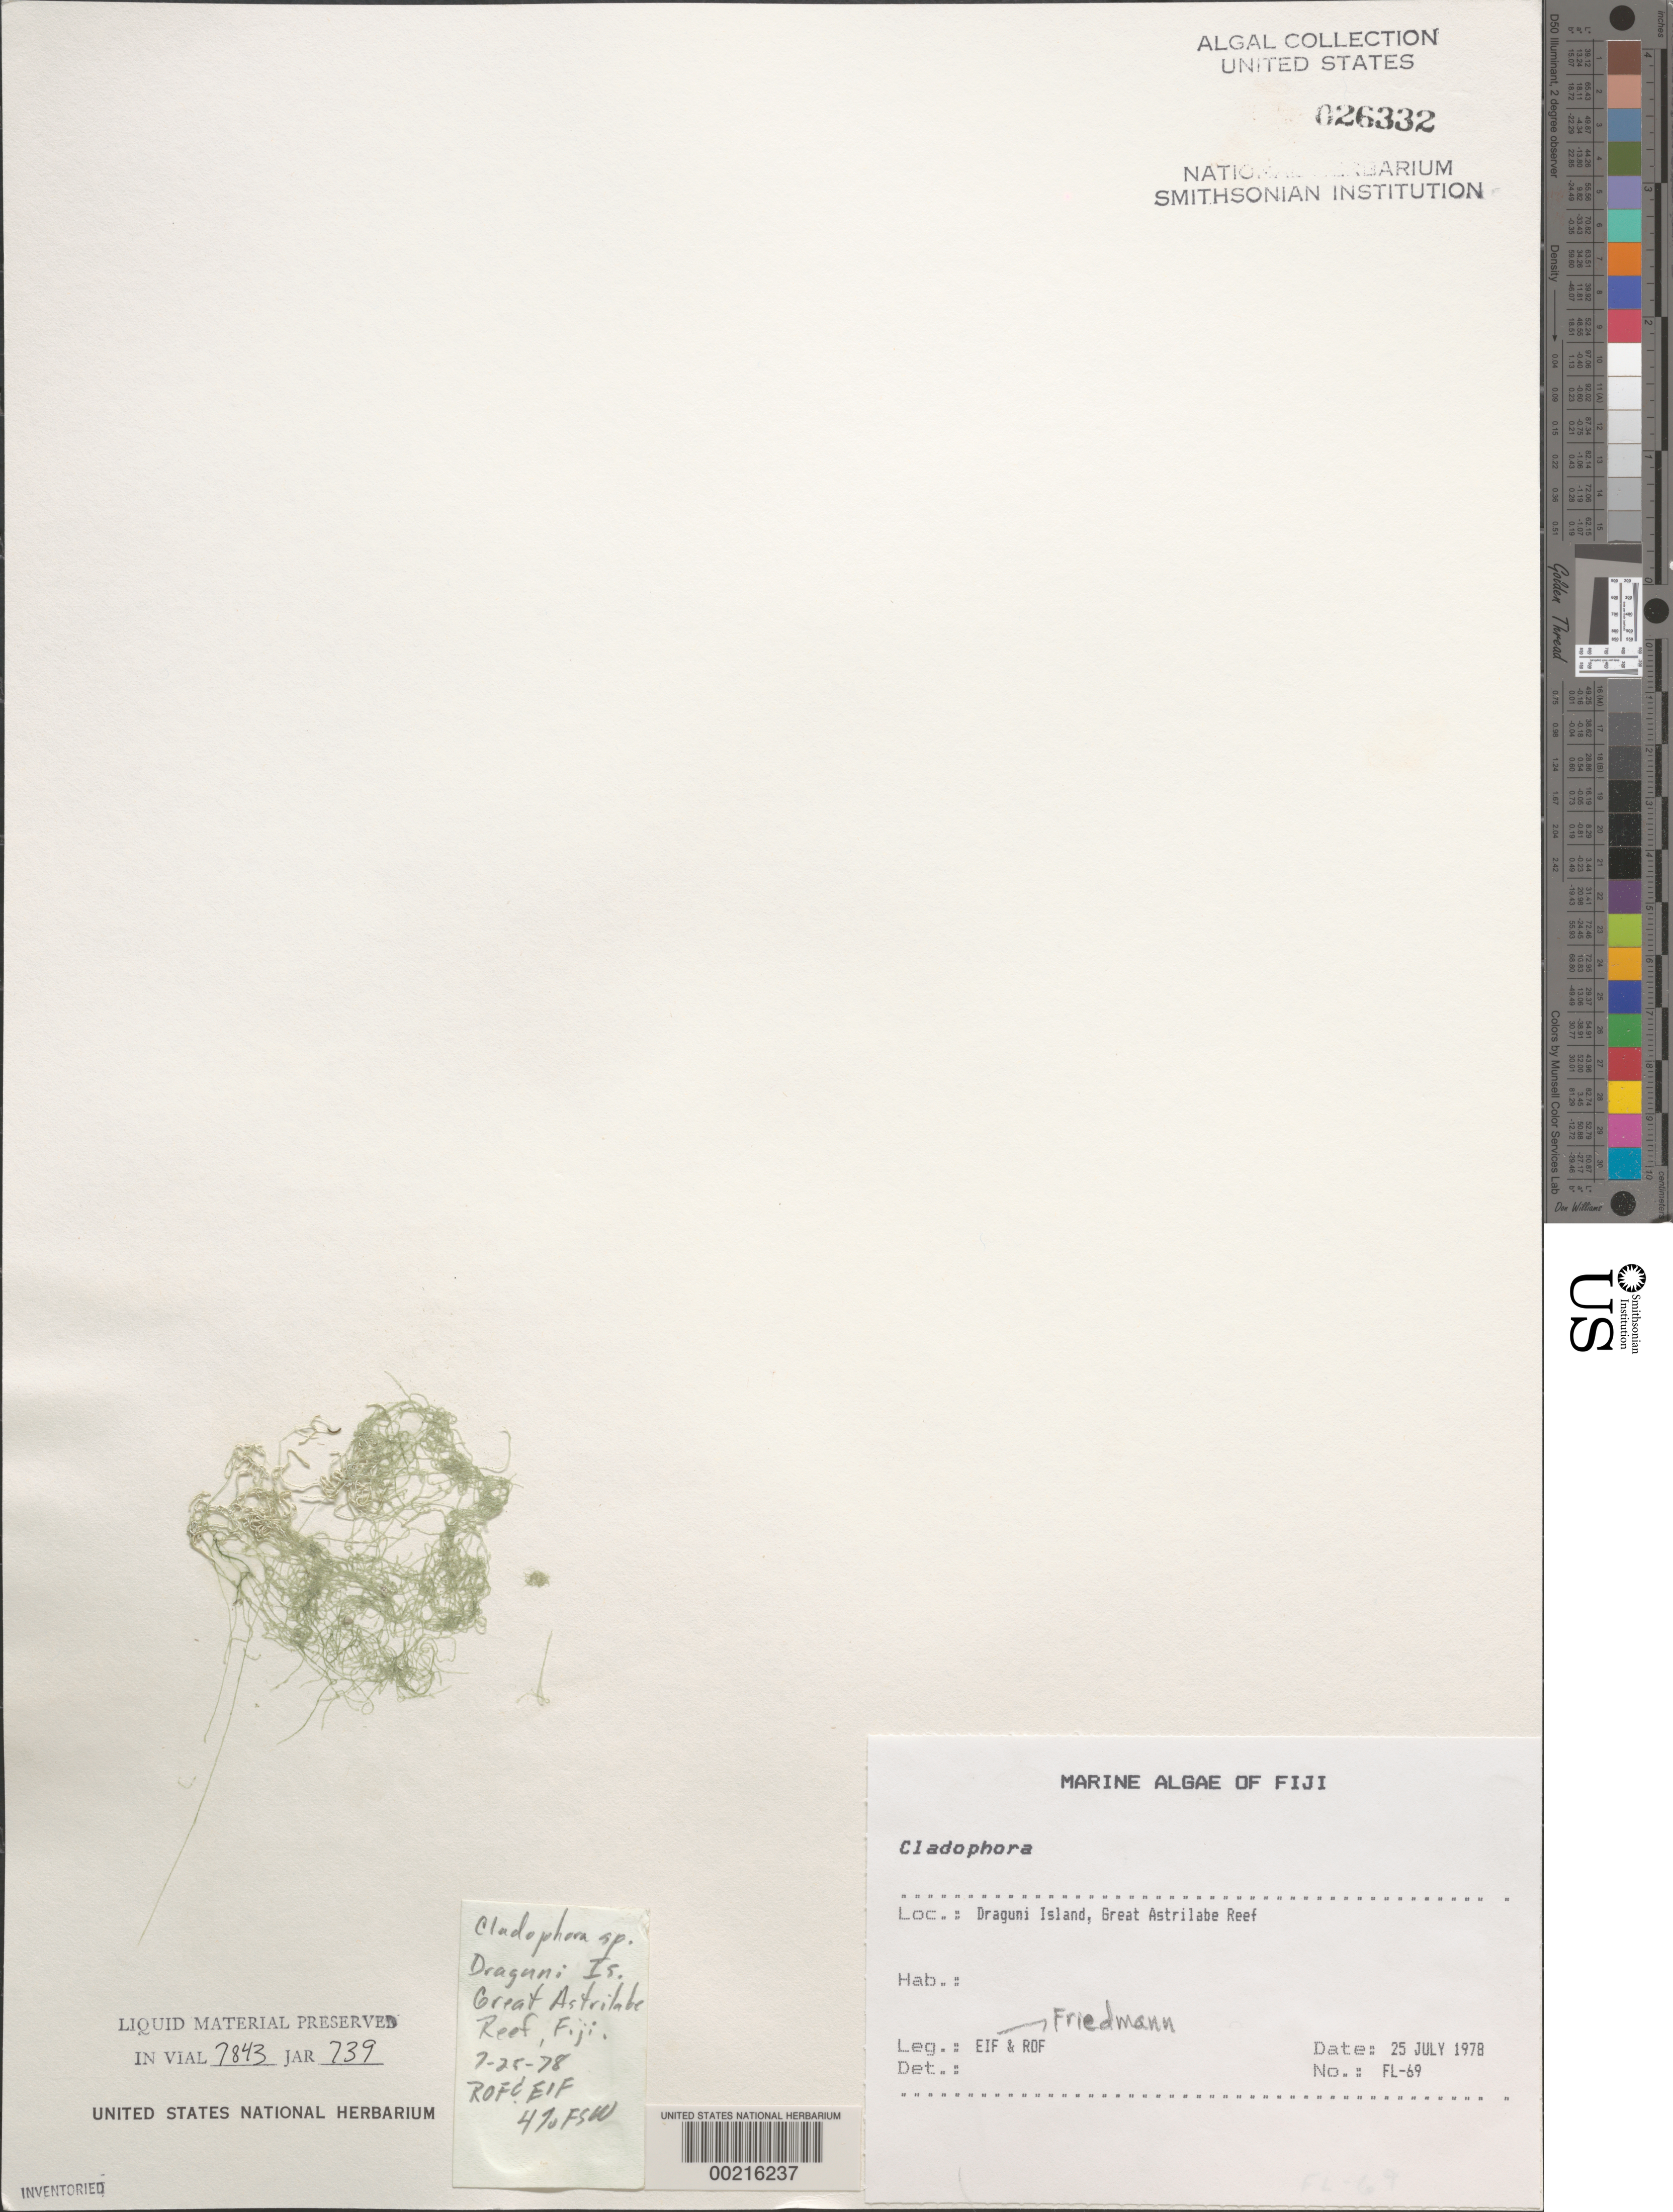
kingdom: Plantae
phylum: Chlorophyta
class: Ulvophyceae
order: Cladophorales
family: Cladophoraceae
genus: Cladophora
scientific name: Cladophora sp.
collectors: E. Friedmann & R. Friedmann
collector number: Fl-69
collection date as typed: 25 Jul 1978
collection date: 1978-07-25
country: Fiji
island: Dravuni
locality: Draguni island, great astrilabe reef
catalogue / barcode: US 26332